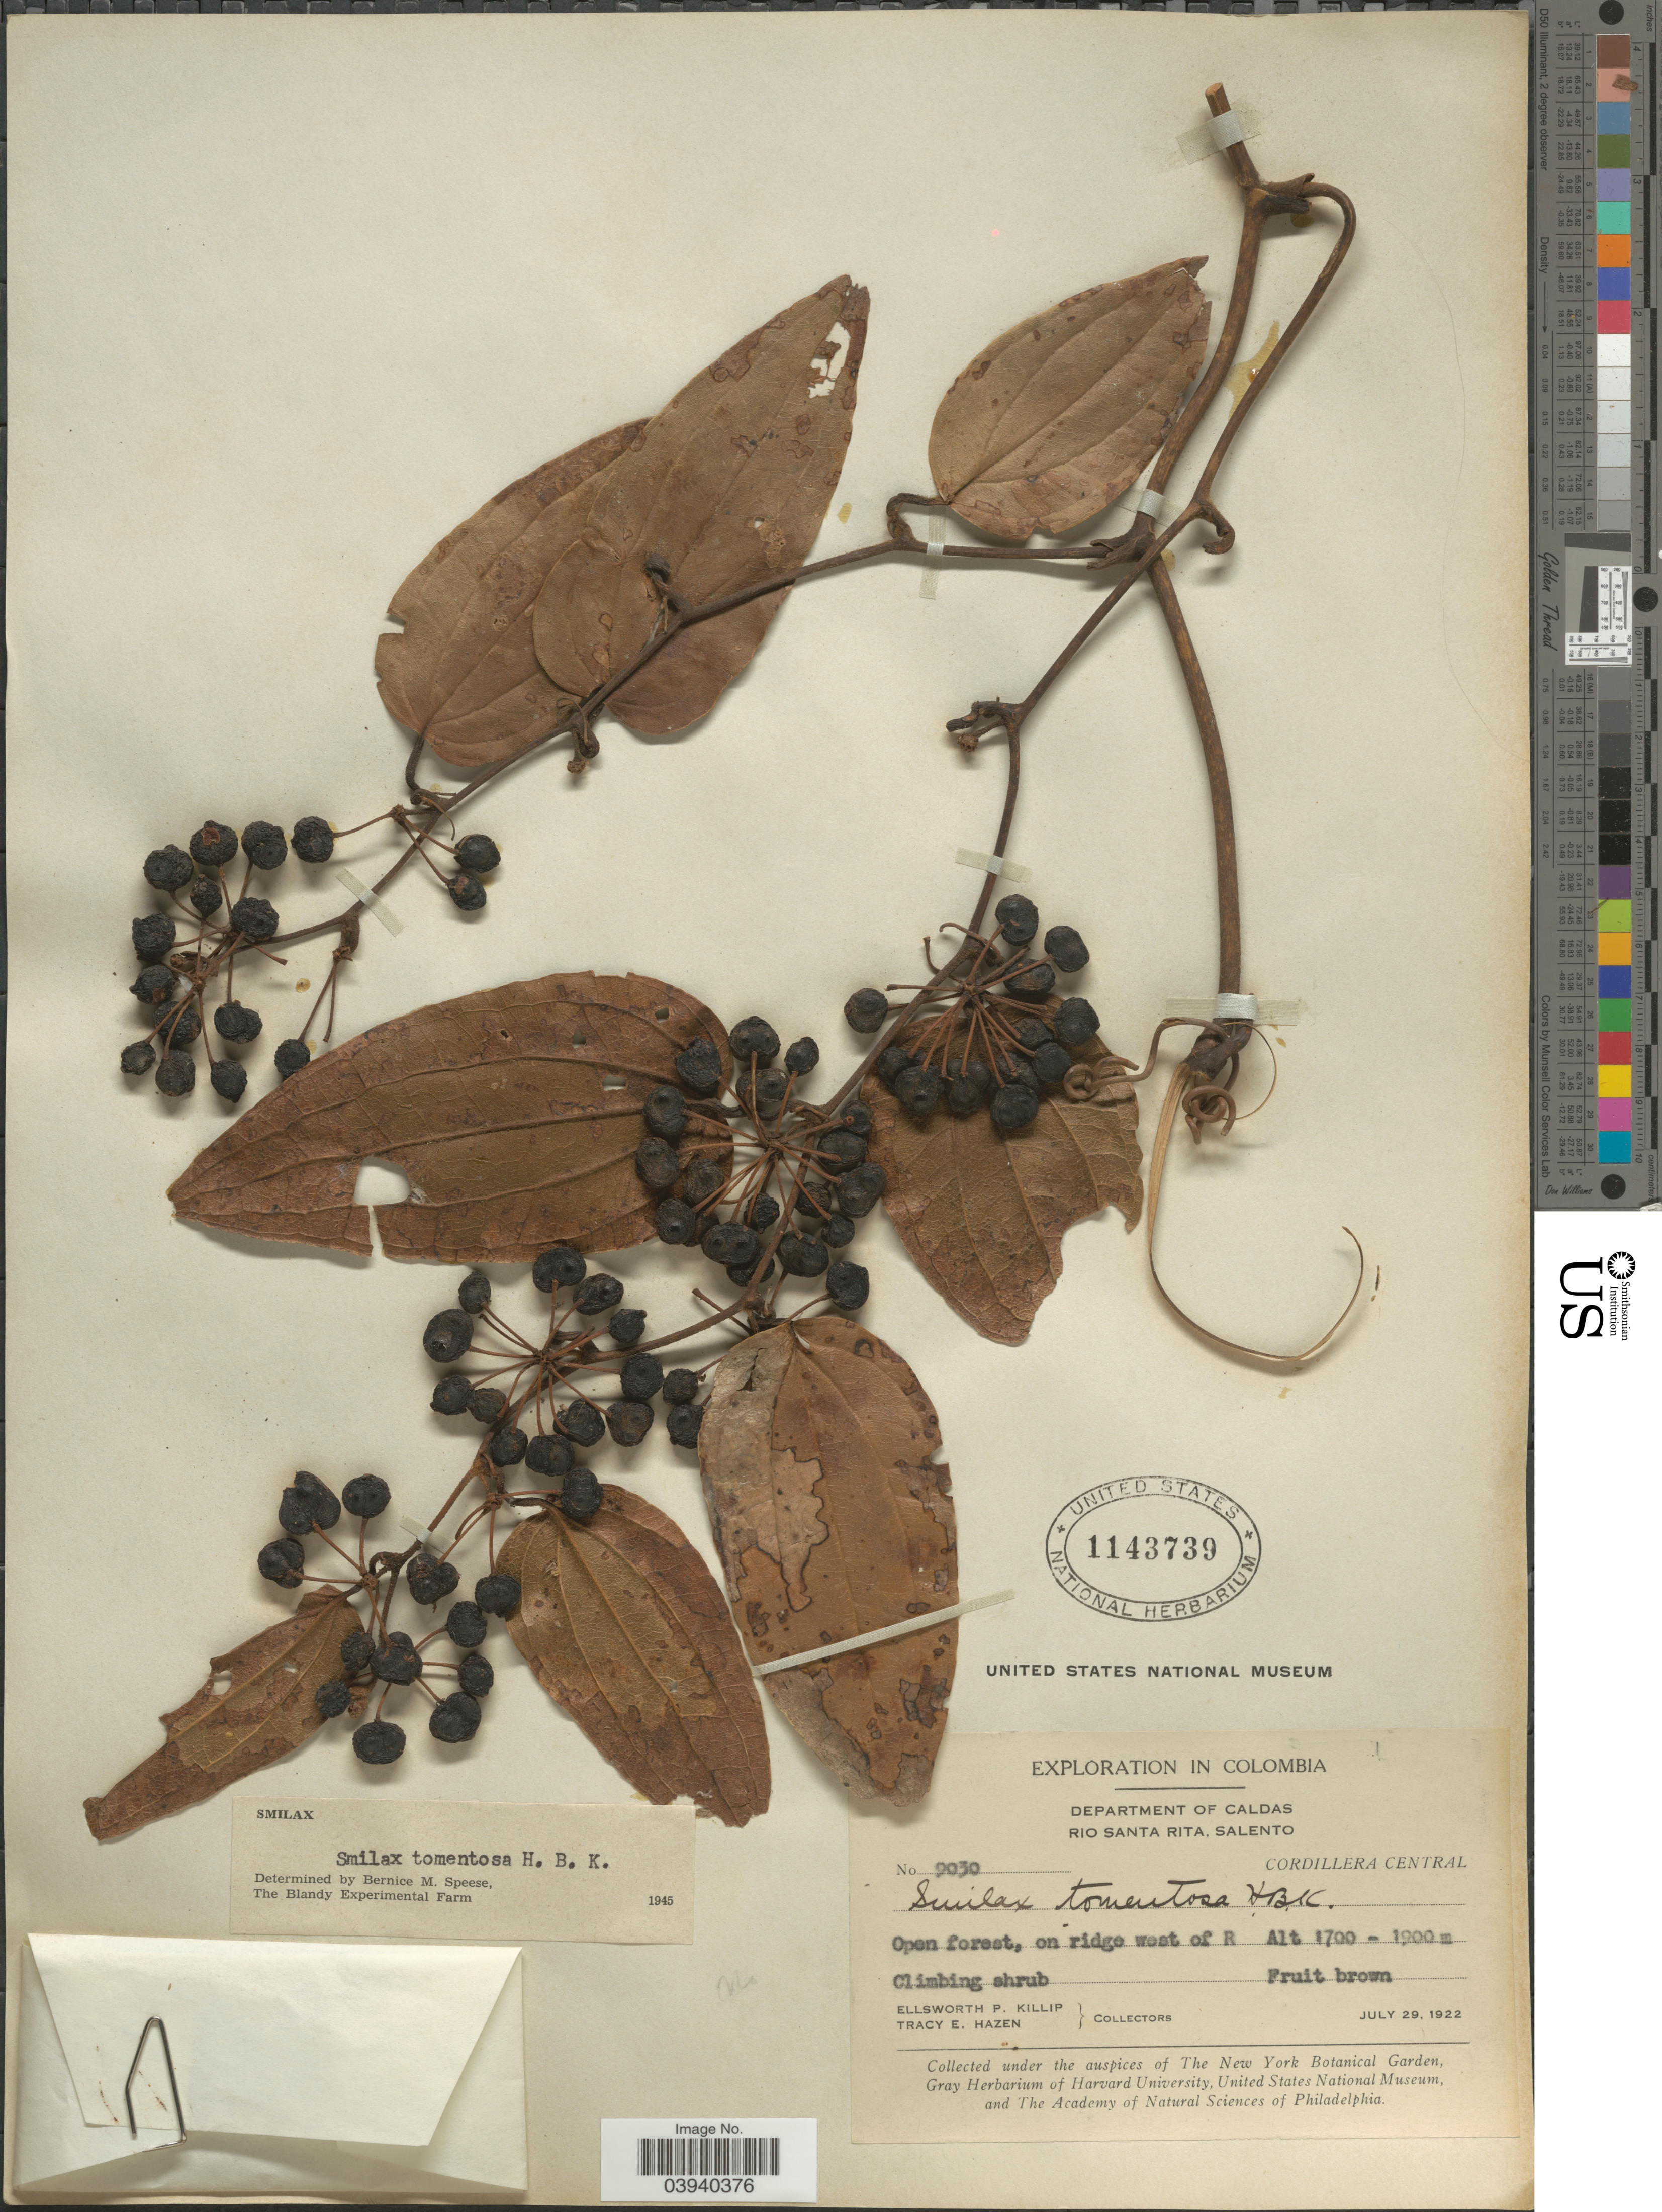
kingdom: Plantae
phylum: Tracheophyta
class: Liliopsida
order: Liliales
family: Smilacaceae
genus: Smilax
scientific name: Smilax tomentosa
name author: Kunth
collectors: E. P. Killip & T. E. Hazen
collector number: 9030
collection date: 1922-07-29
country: Colombia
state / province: Caldas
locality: Department of Caldas. Rio Santa Rita, Salento. Cordillera Central. Open forest, on ridge west of R.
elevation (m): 1700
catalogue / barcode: US 1143739